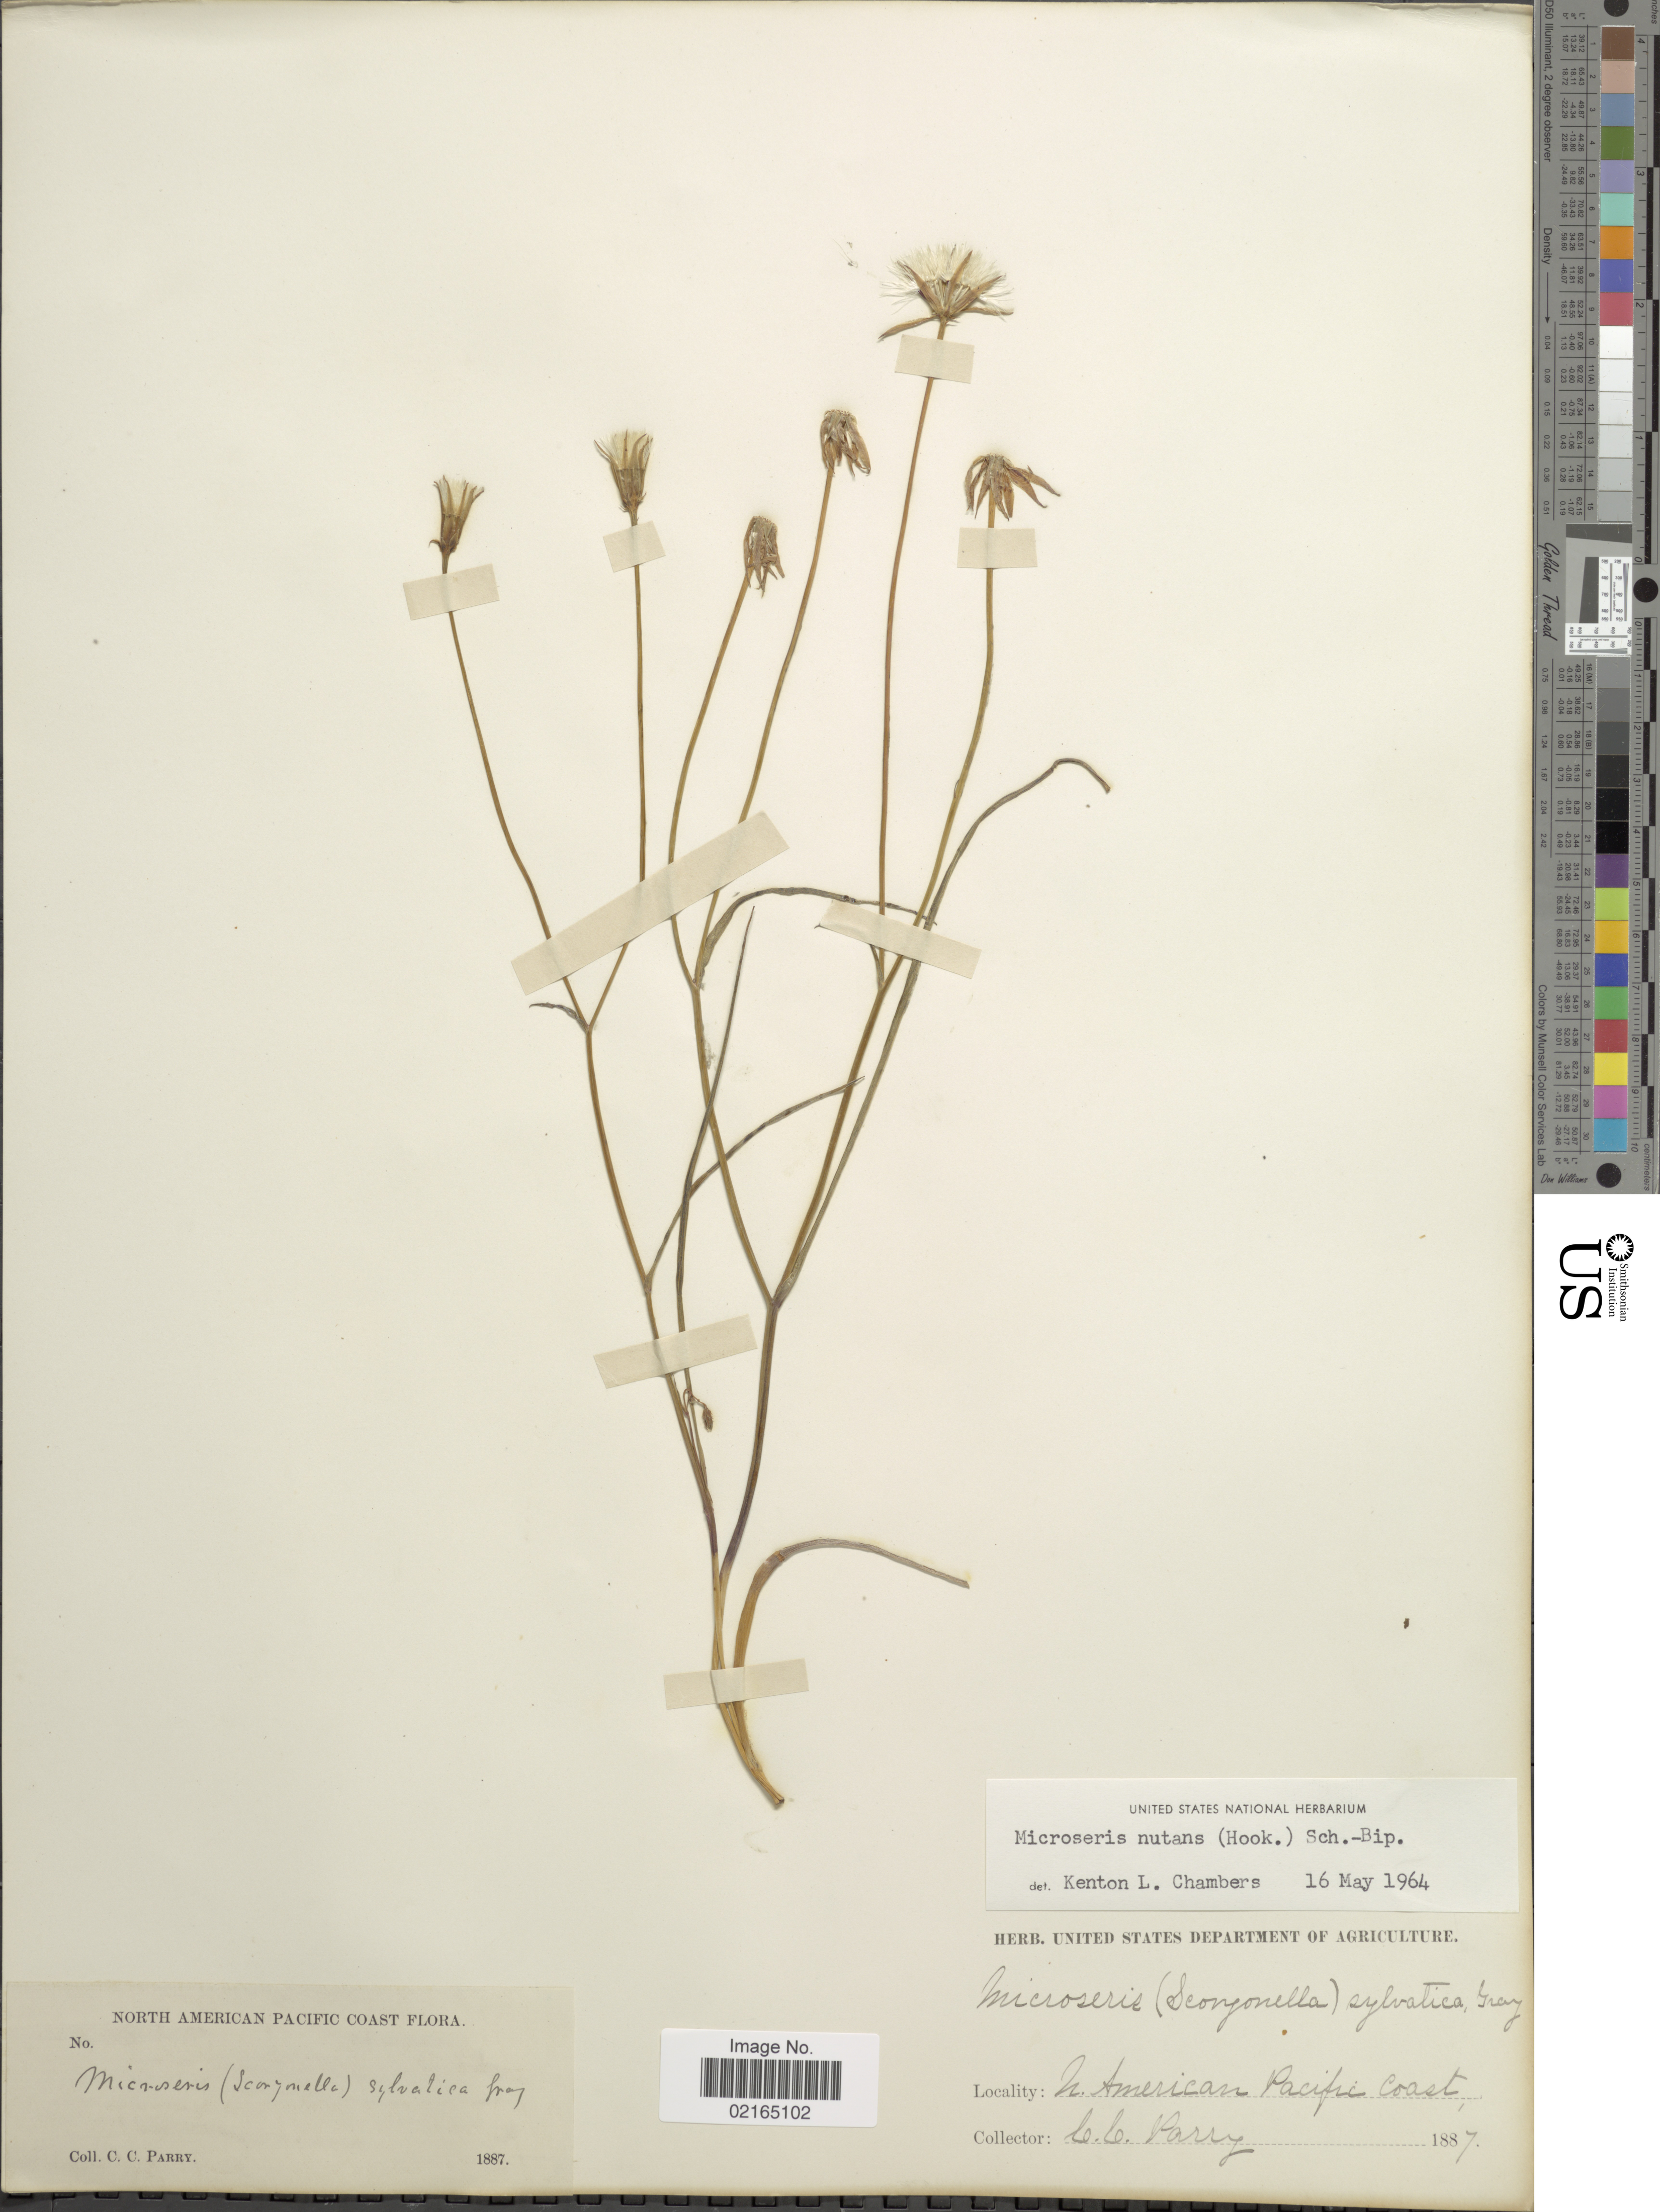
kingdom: Plantae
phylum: Tracheophyta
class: Magnoliopsida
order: Asterales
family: Asteraceae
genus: Microseris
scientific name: Microseris nutans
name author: (Hook.) Sch. Bip.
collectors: C. C. Parry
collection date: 1887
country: United States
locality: N. American Pacific Coast.